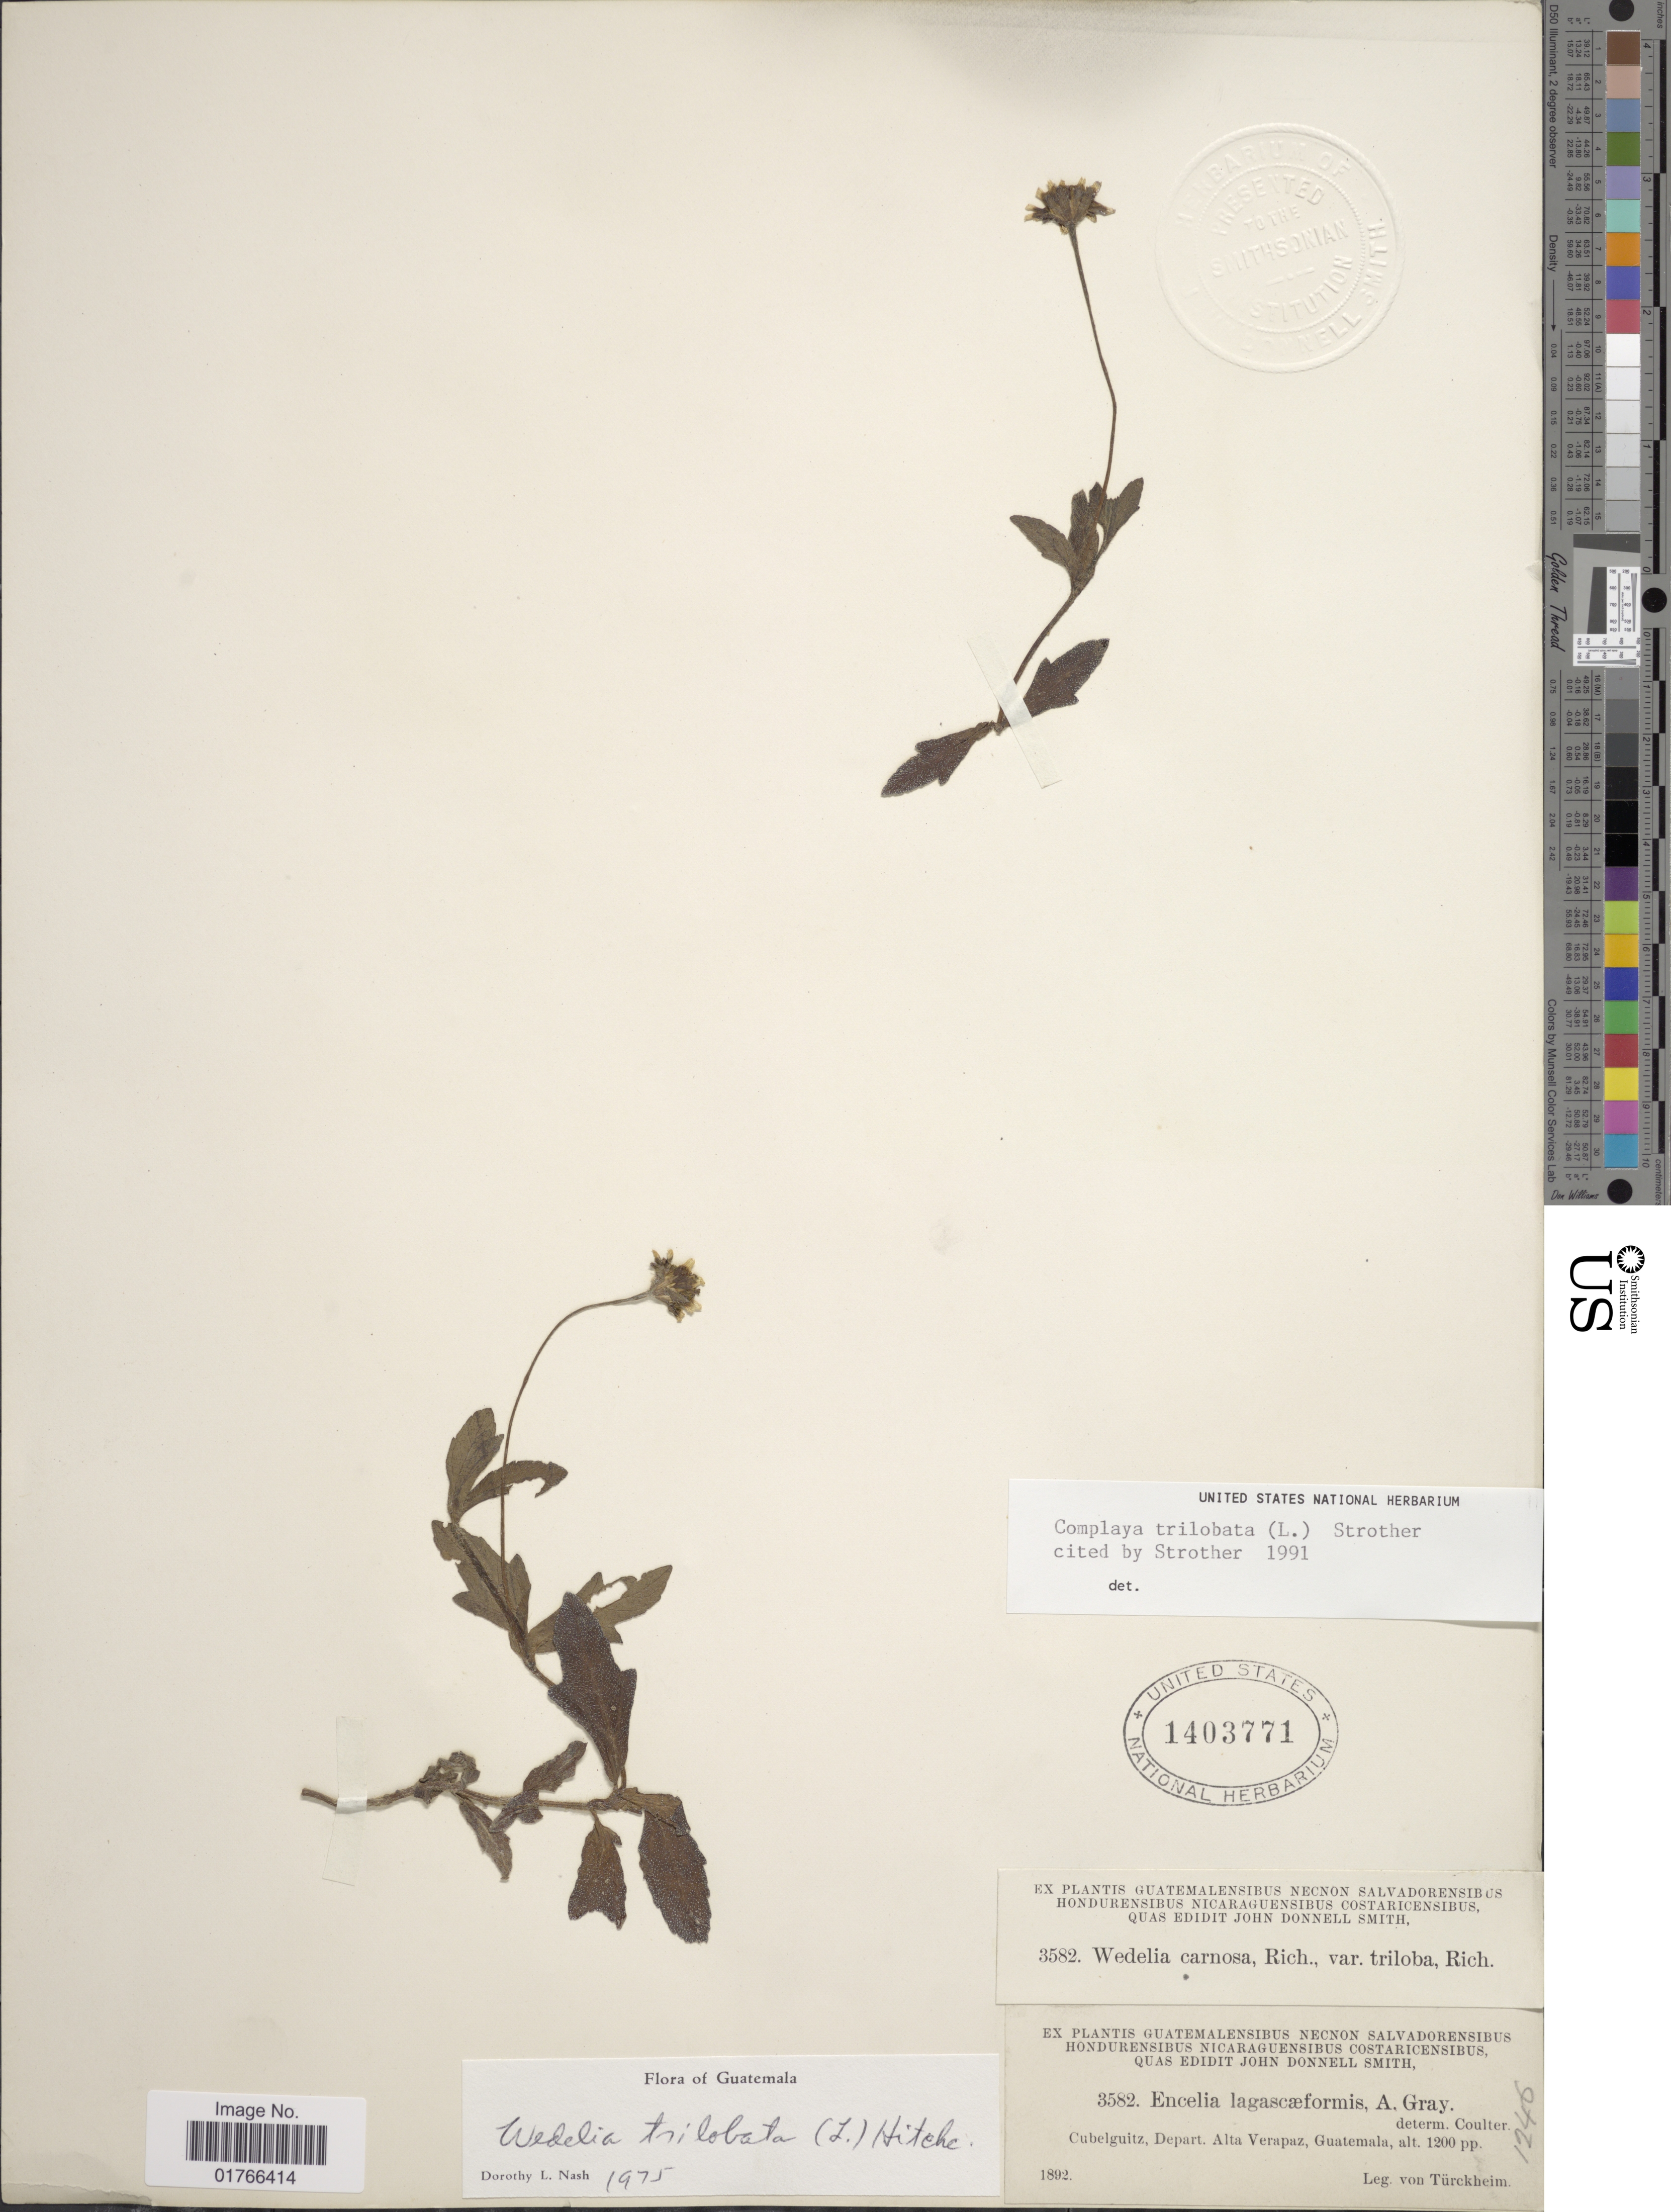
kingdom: Plantae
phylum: Tracheophyta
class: Magnoliopsida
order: Asterales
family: Asteraceae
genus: Sphagneticola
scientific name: Sphagneticola trilobata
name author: (L.) Pruski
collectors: H. von Türckheim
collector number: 3582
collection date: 1892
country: Guatemala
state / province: Alta Verapaz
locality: Cubelguitz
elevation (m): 366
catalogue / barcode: US 1403771